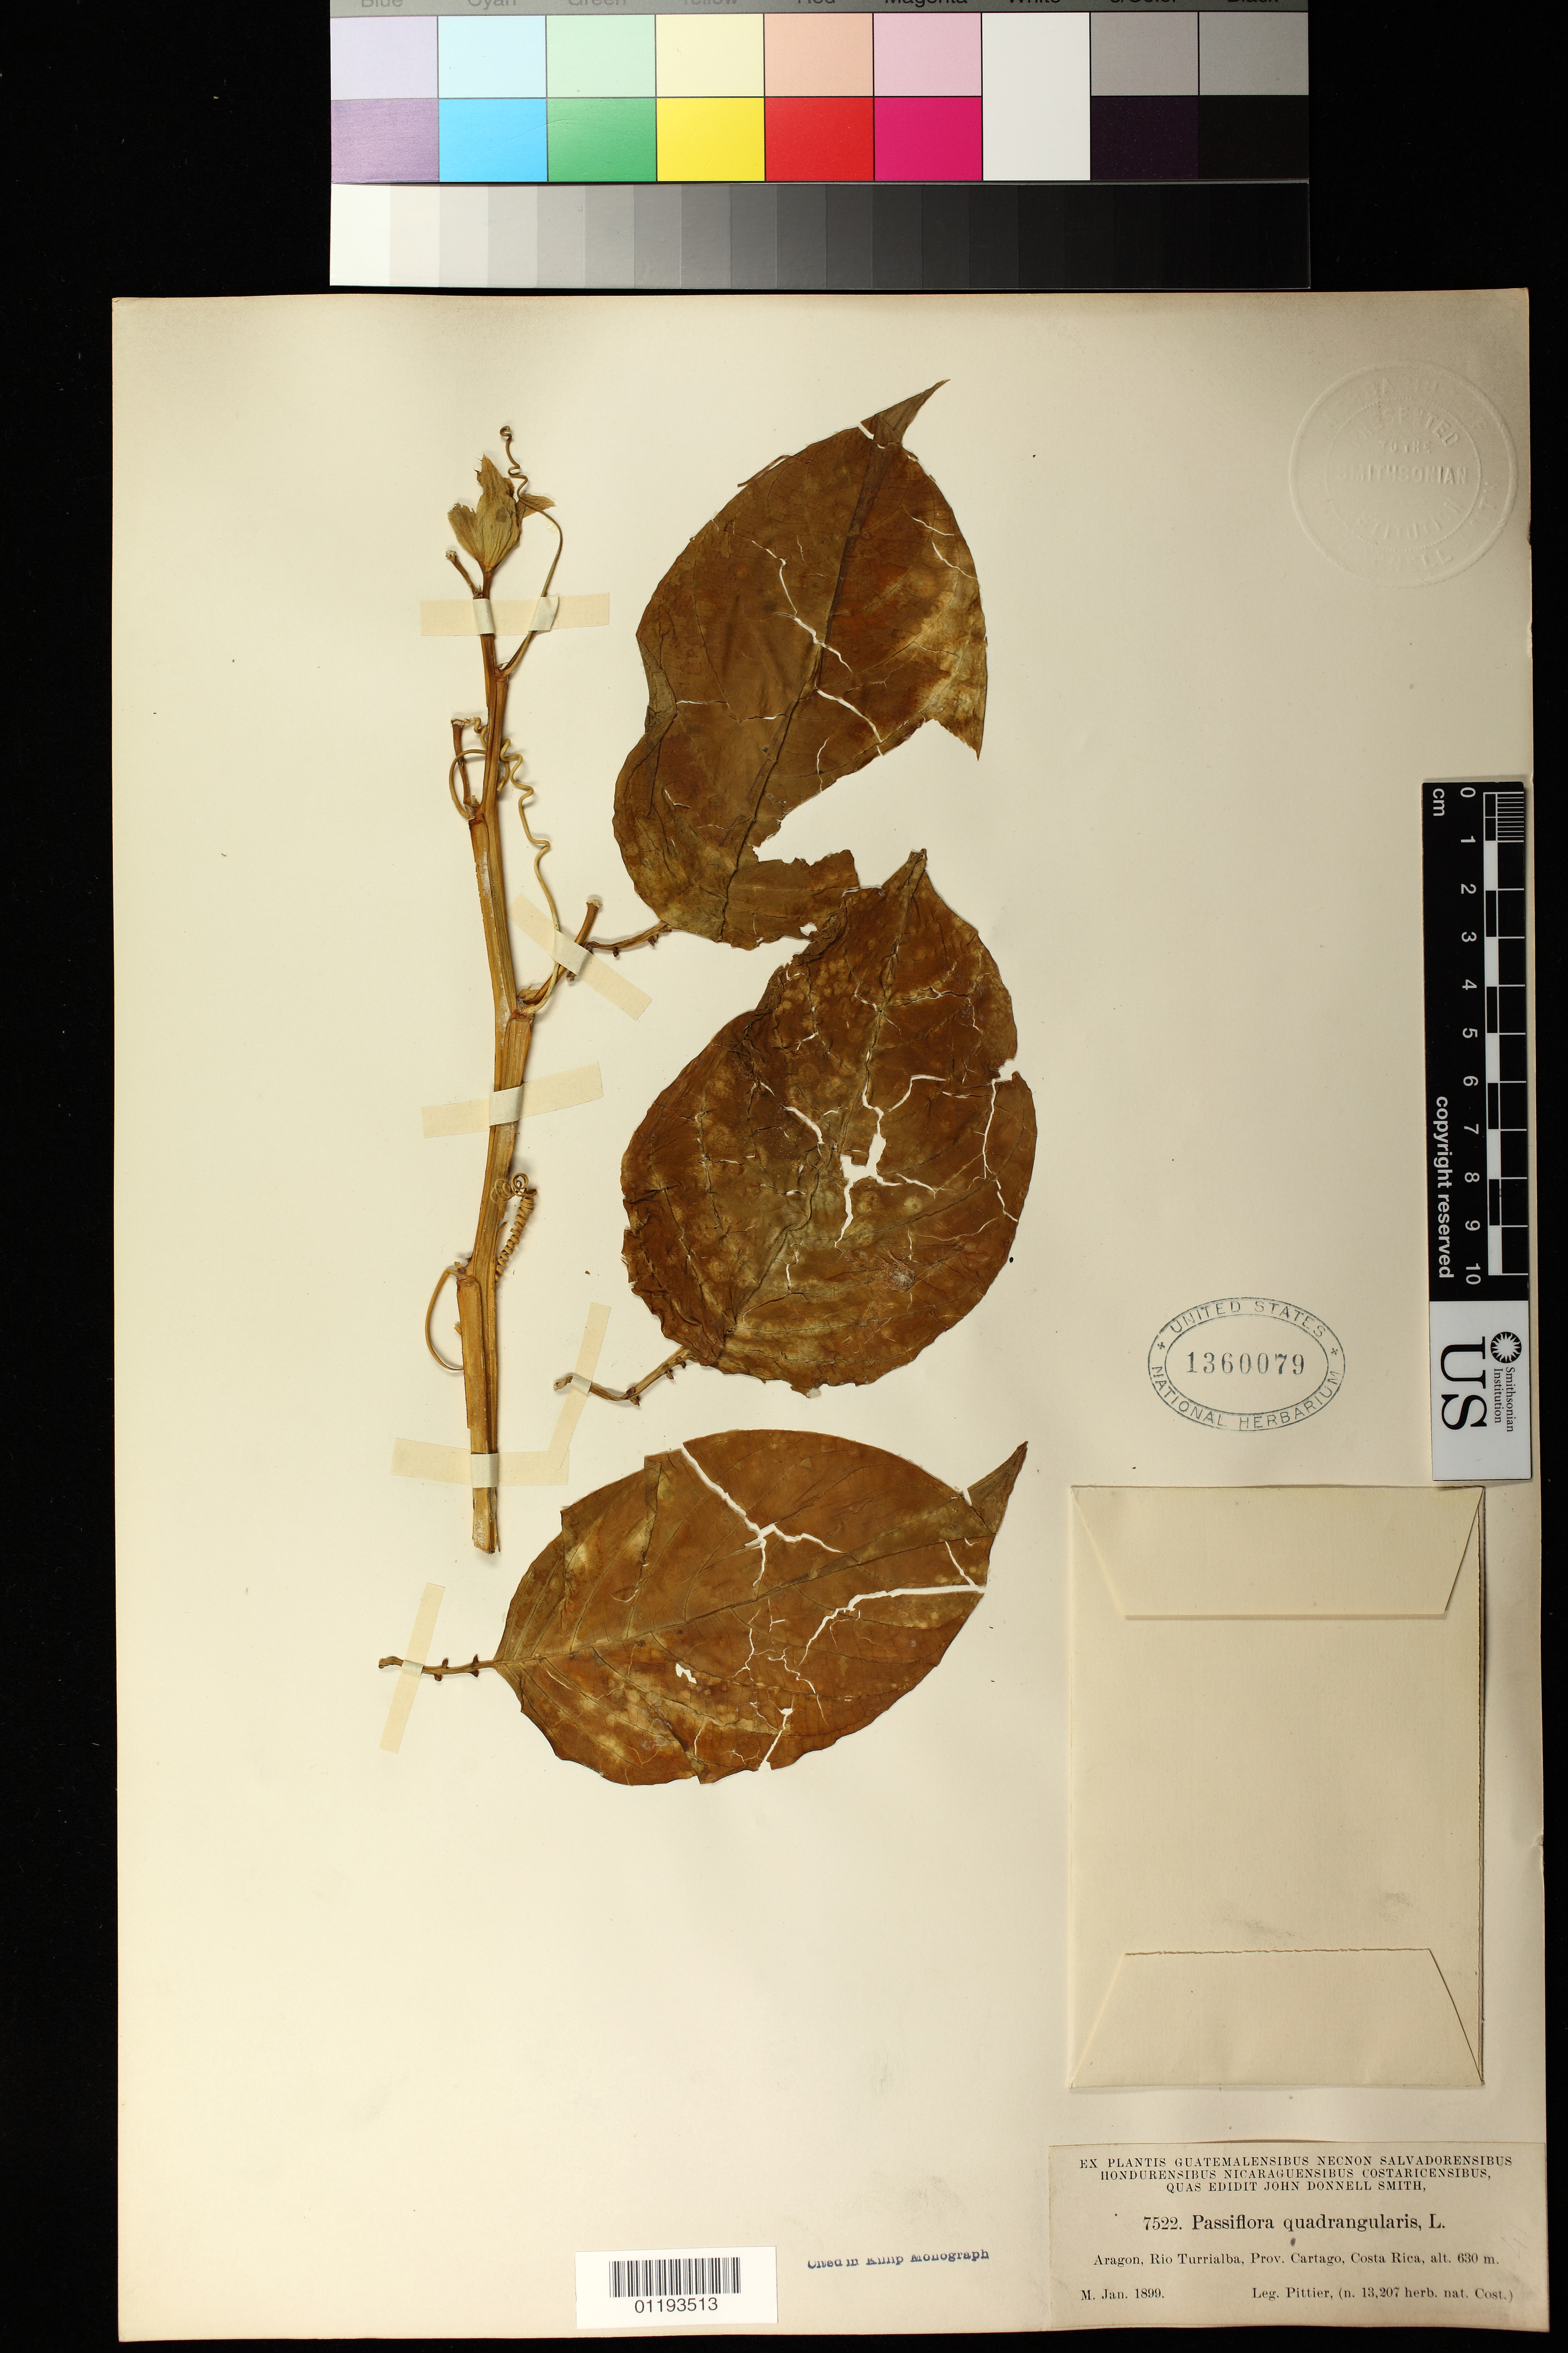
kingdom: Plantae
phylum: Tracheophyta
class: Magnoliopsida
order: Malpighiales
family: Passifloraceae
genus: Passiflora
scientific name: Passiflora quadrangularis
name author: L.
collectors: H. F. Pittier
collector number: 7522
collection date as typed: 1899-01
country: Costa Rica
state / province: Cartago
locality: Aragon, Turrialba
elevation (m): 630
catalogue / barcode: US 1360079